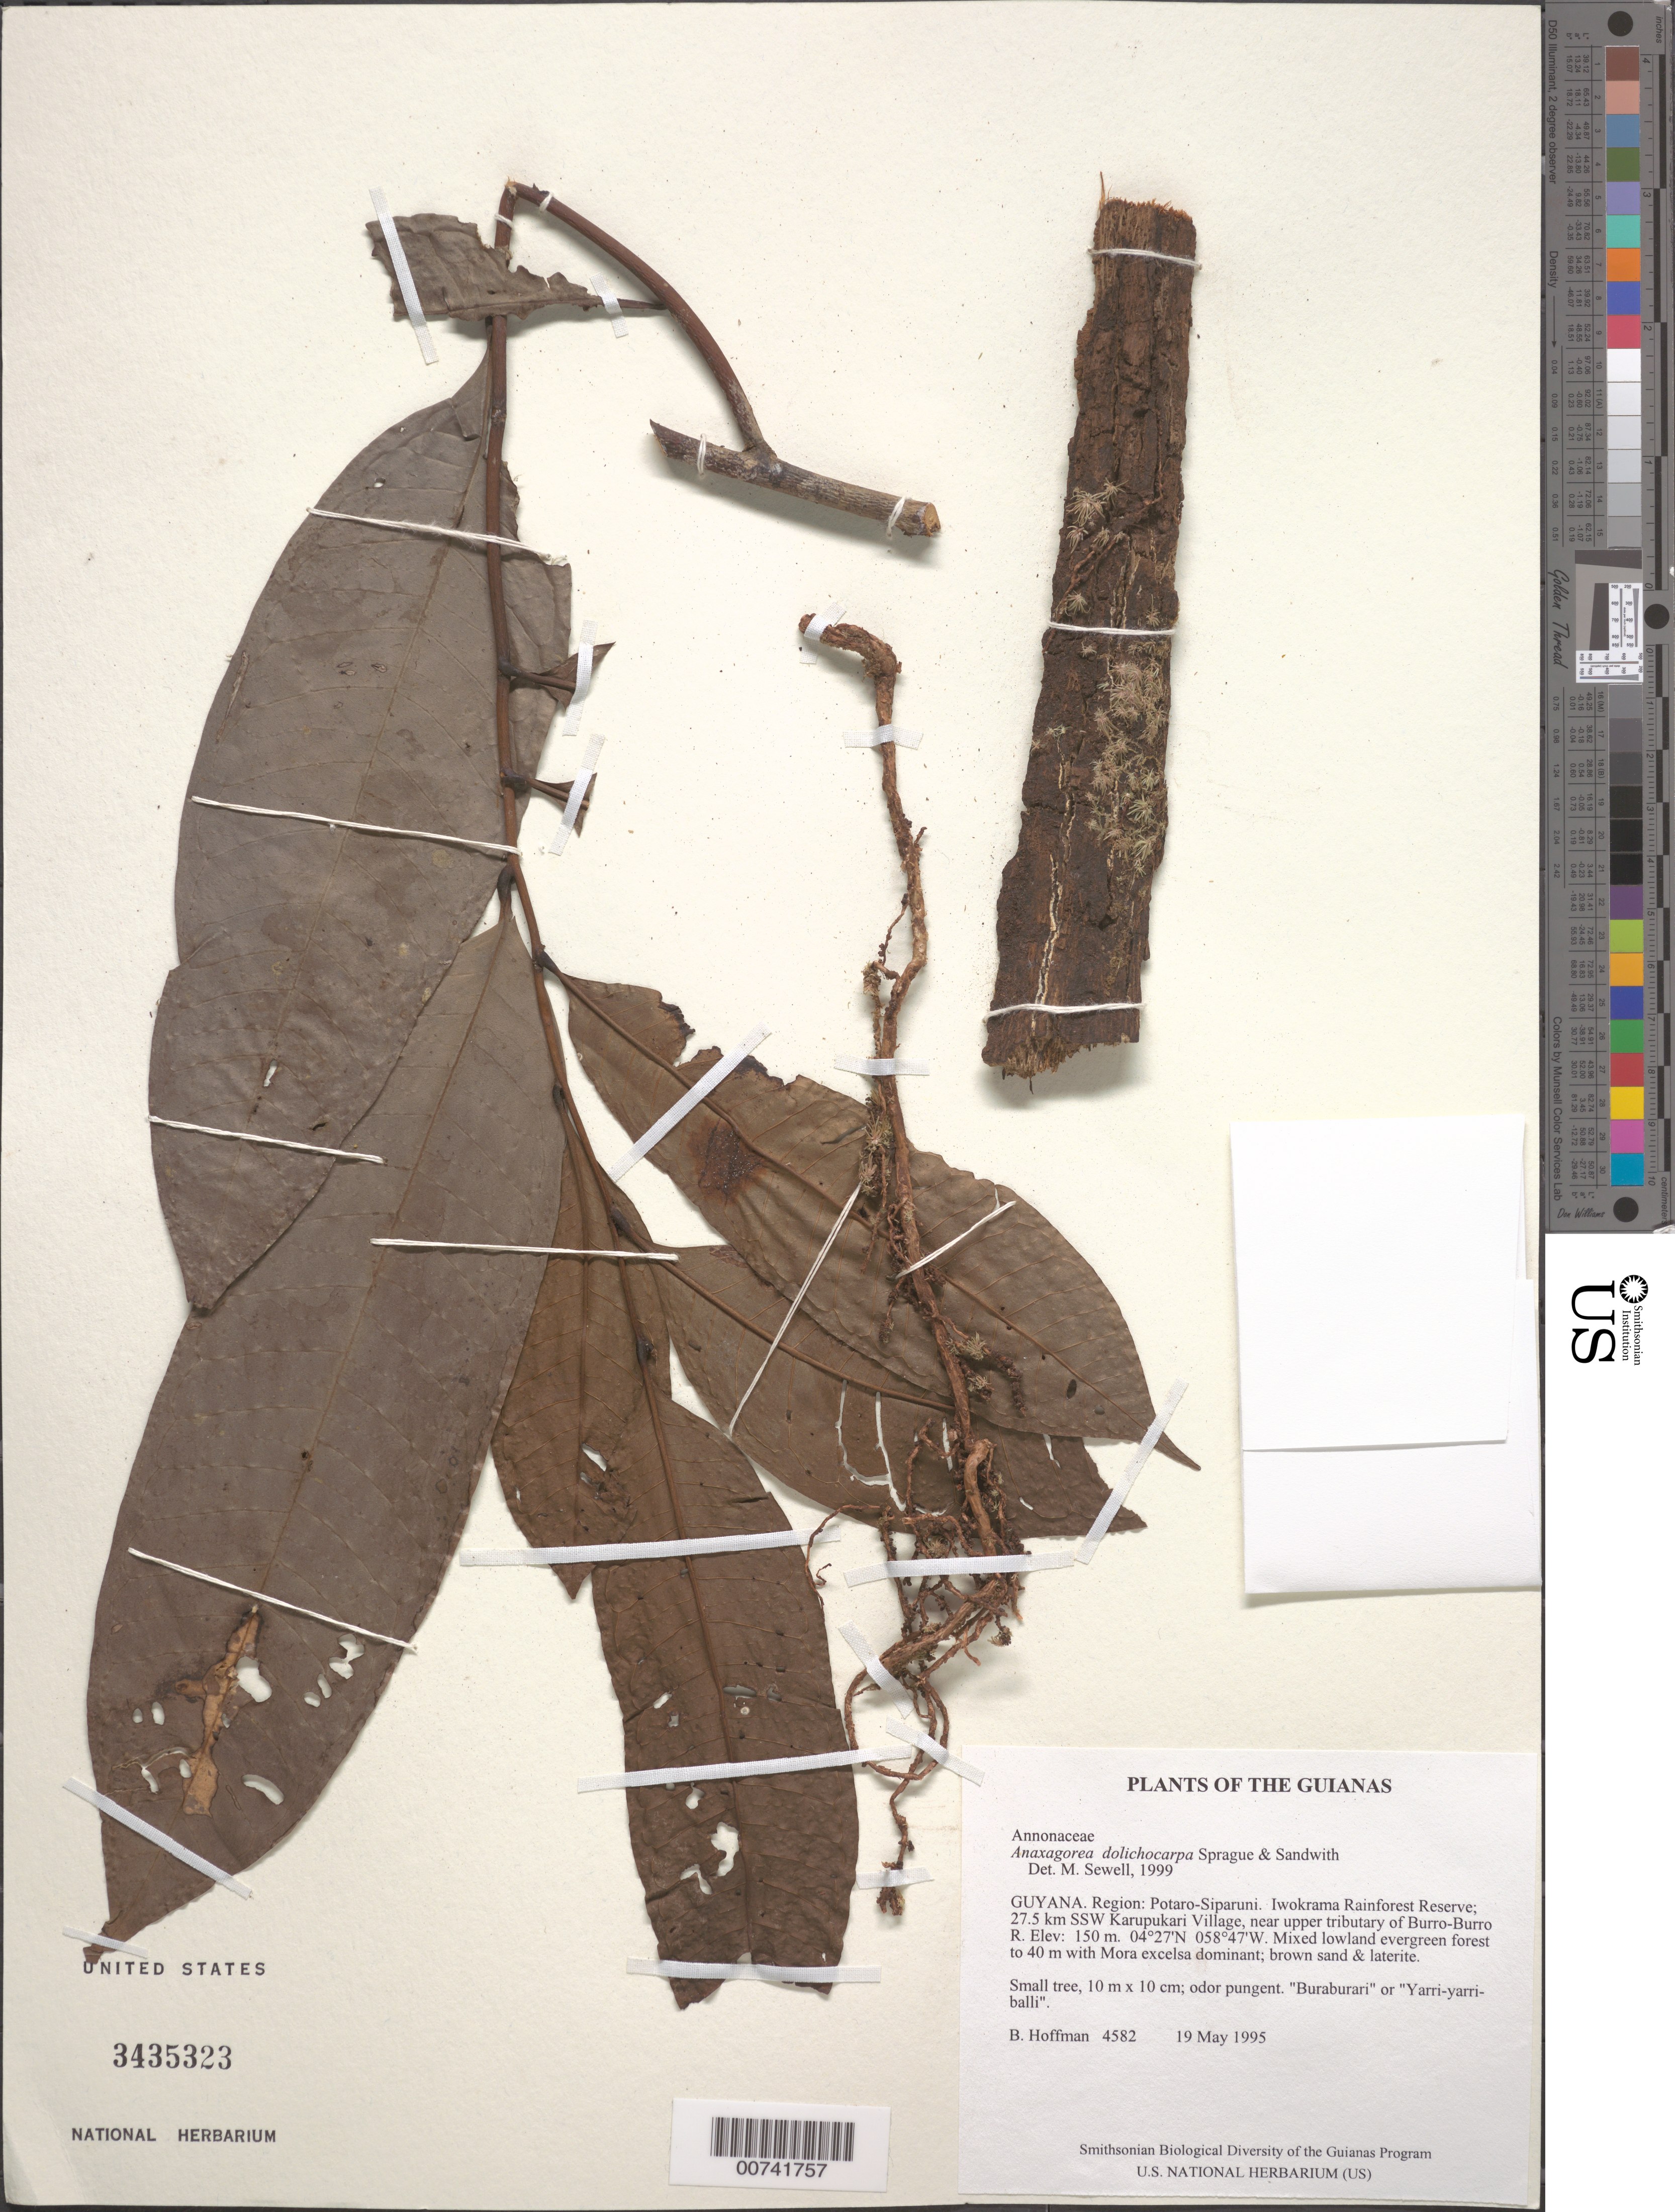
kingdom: Plantae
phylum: Tracheophyta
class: Magnoliopsida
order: Magnoliales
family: Annonaceae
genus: Anaxagorea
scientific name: Anaxagorea dolichocarpa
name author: Sprague & Sandwith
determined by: Sewell, M.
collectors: B. Hoffman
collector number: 4582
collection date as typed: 19 May 1995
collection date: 1995-05-19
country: Guyana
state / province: Potaro-Siparuni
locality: Iwokrama Rainforest Reserve; 27.5 km SSW of Karupukari Village, near upper tributary of Burro-Burro River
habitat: Mixed lowland evergreen forest to 40 m with Mora excelsa dominant; brown sand & laterite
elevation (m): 150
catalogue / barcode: US 3435323